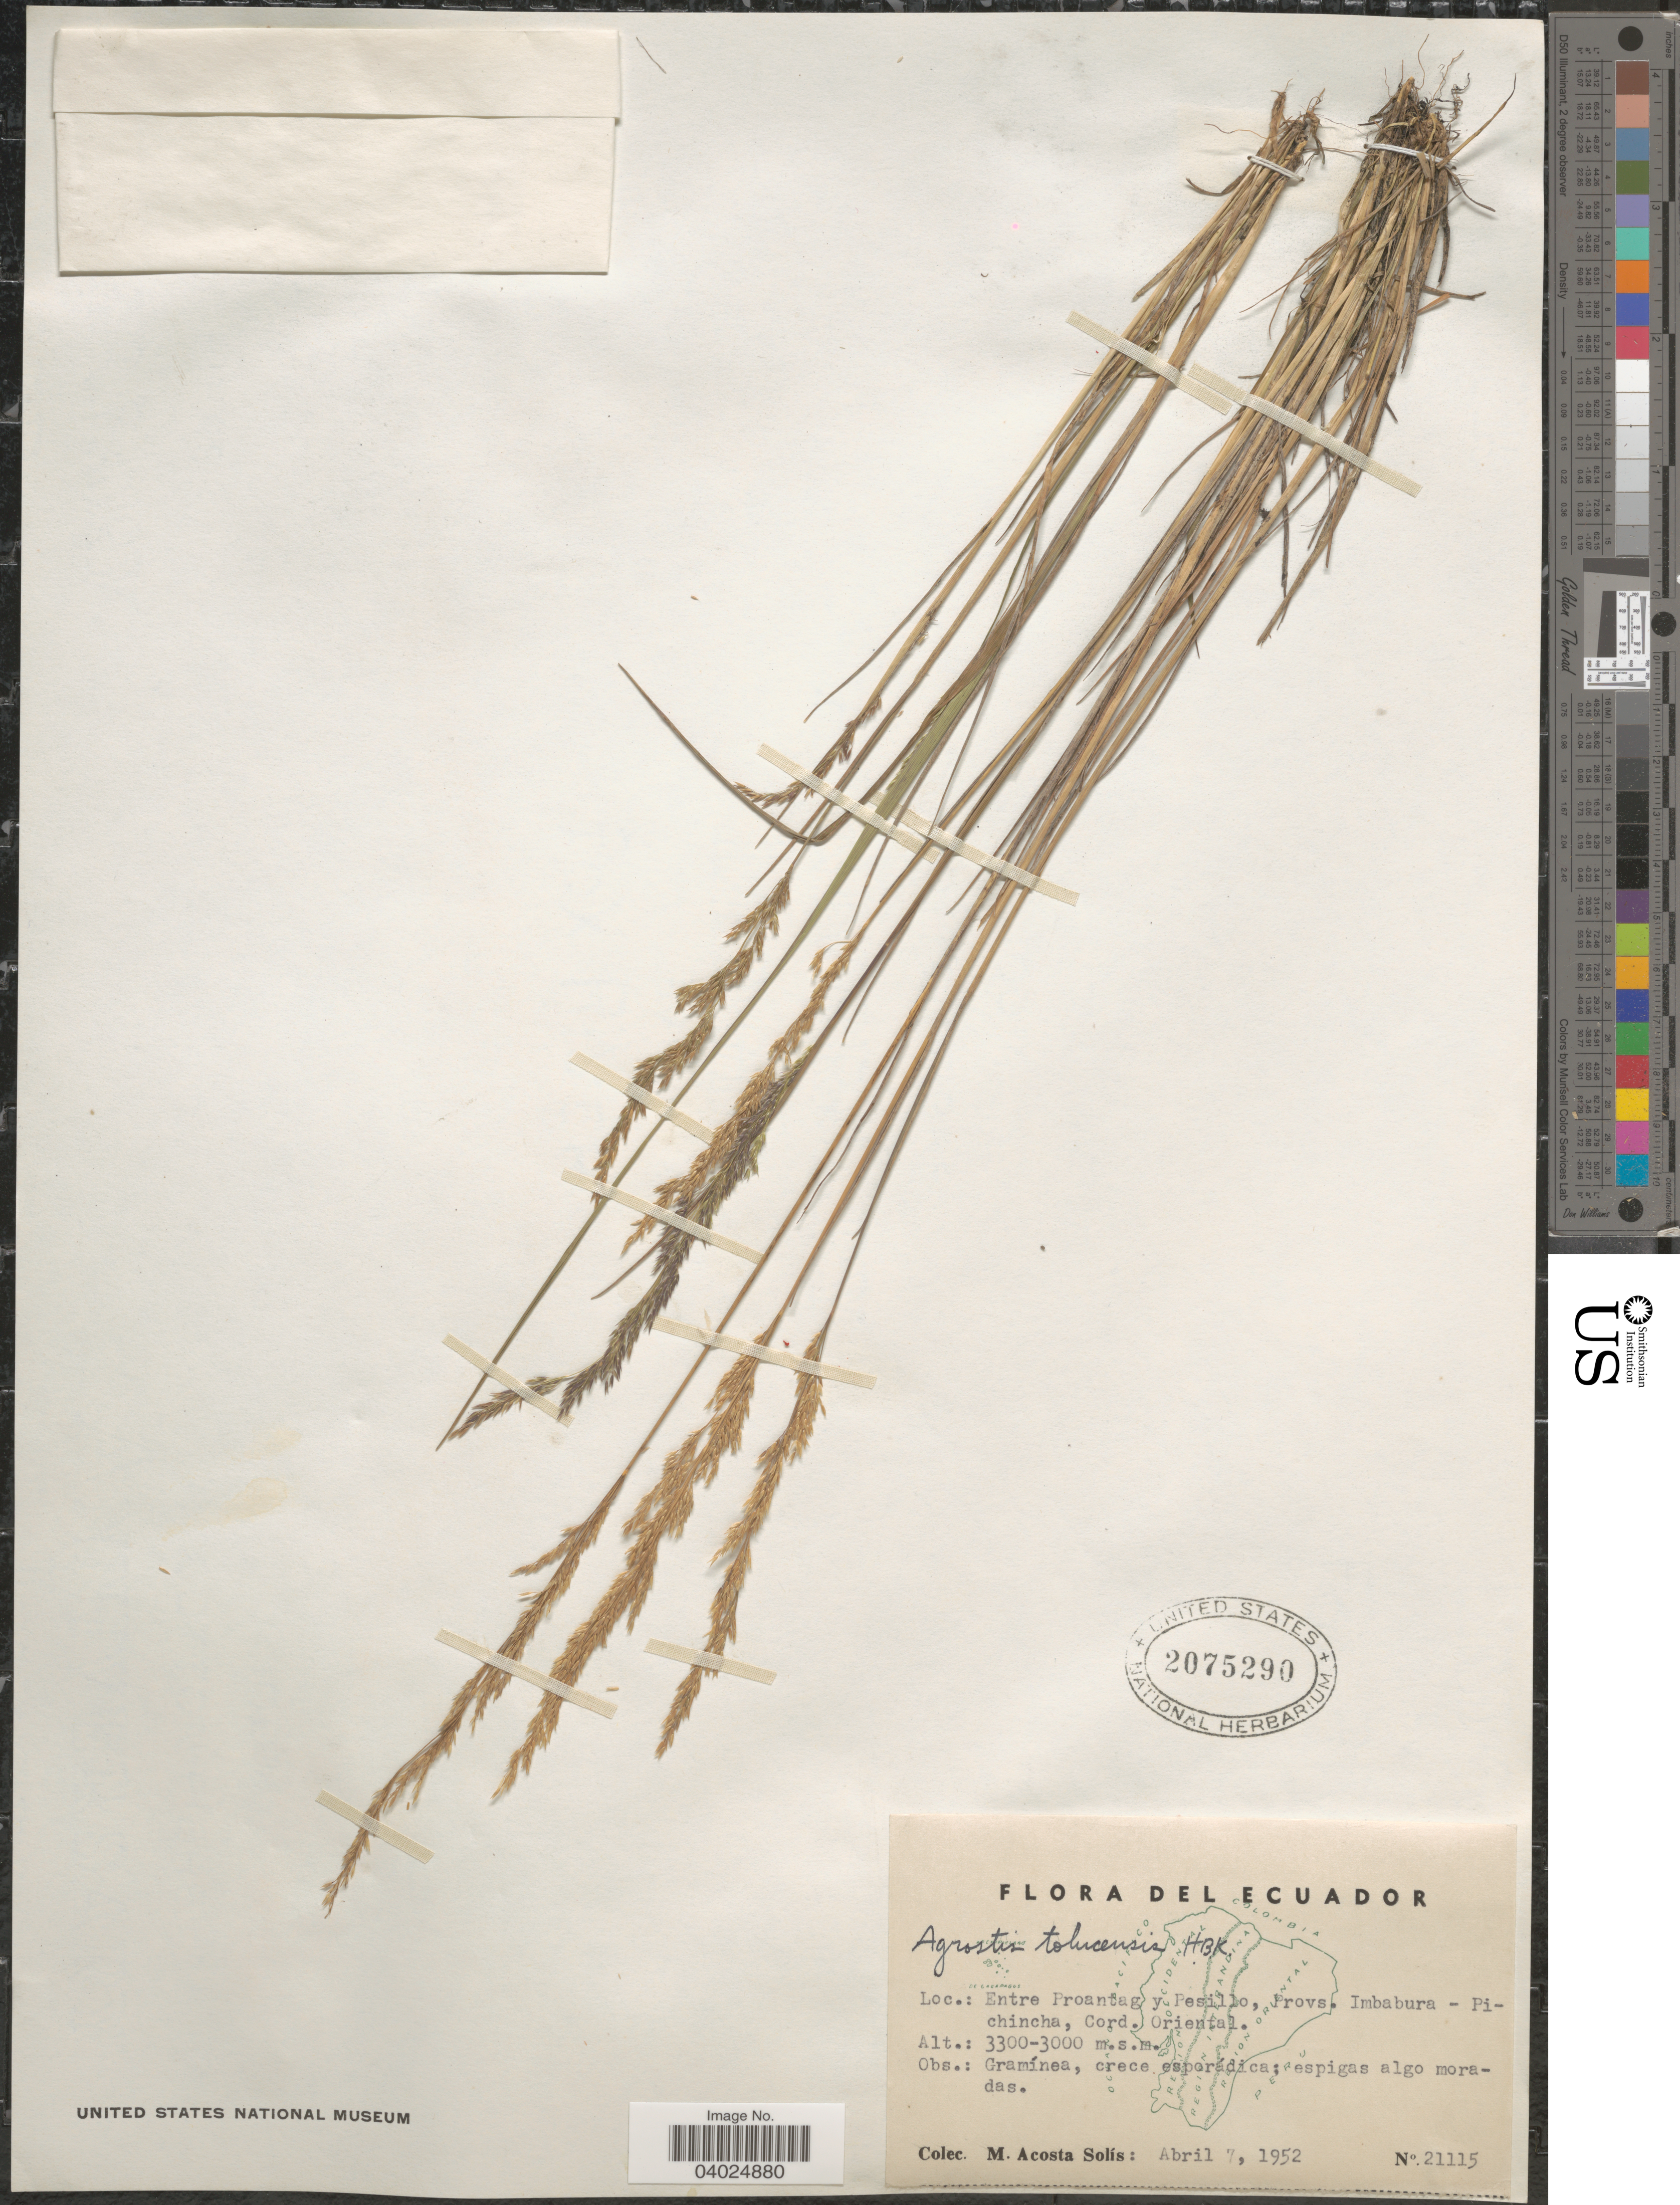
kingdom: Plantae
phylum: Tracheophyta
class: Liliopsida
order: Poales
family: Poaceae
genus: Agrostis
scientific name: Agrostis tolucensis Kunth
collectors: M. Acosta Solis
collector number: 21115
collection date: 1952-04-07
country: Ecuador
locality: Entre Proantag y Pesillo, Provs. Imbabura - Pichincha, Cord. Oriental.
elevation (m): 3000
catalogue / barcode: US 2075290